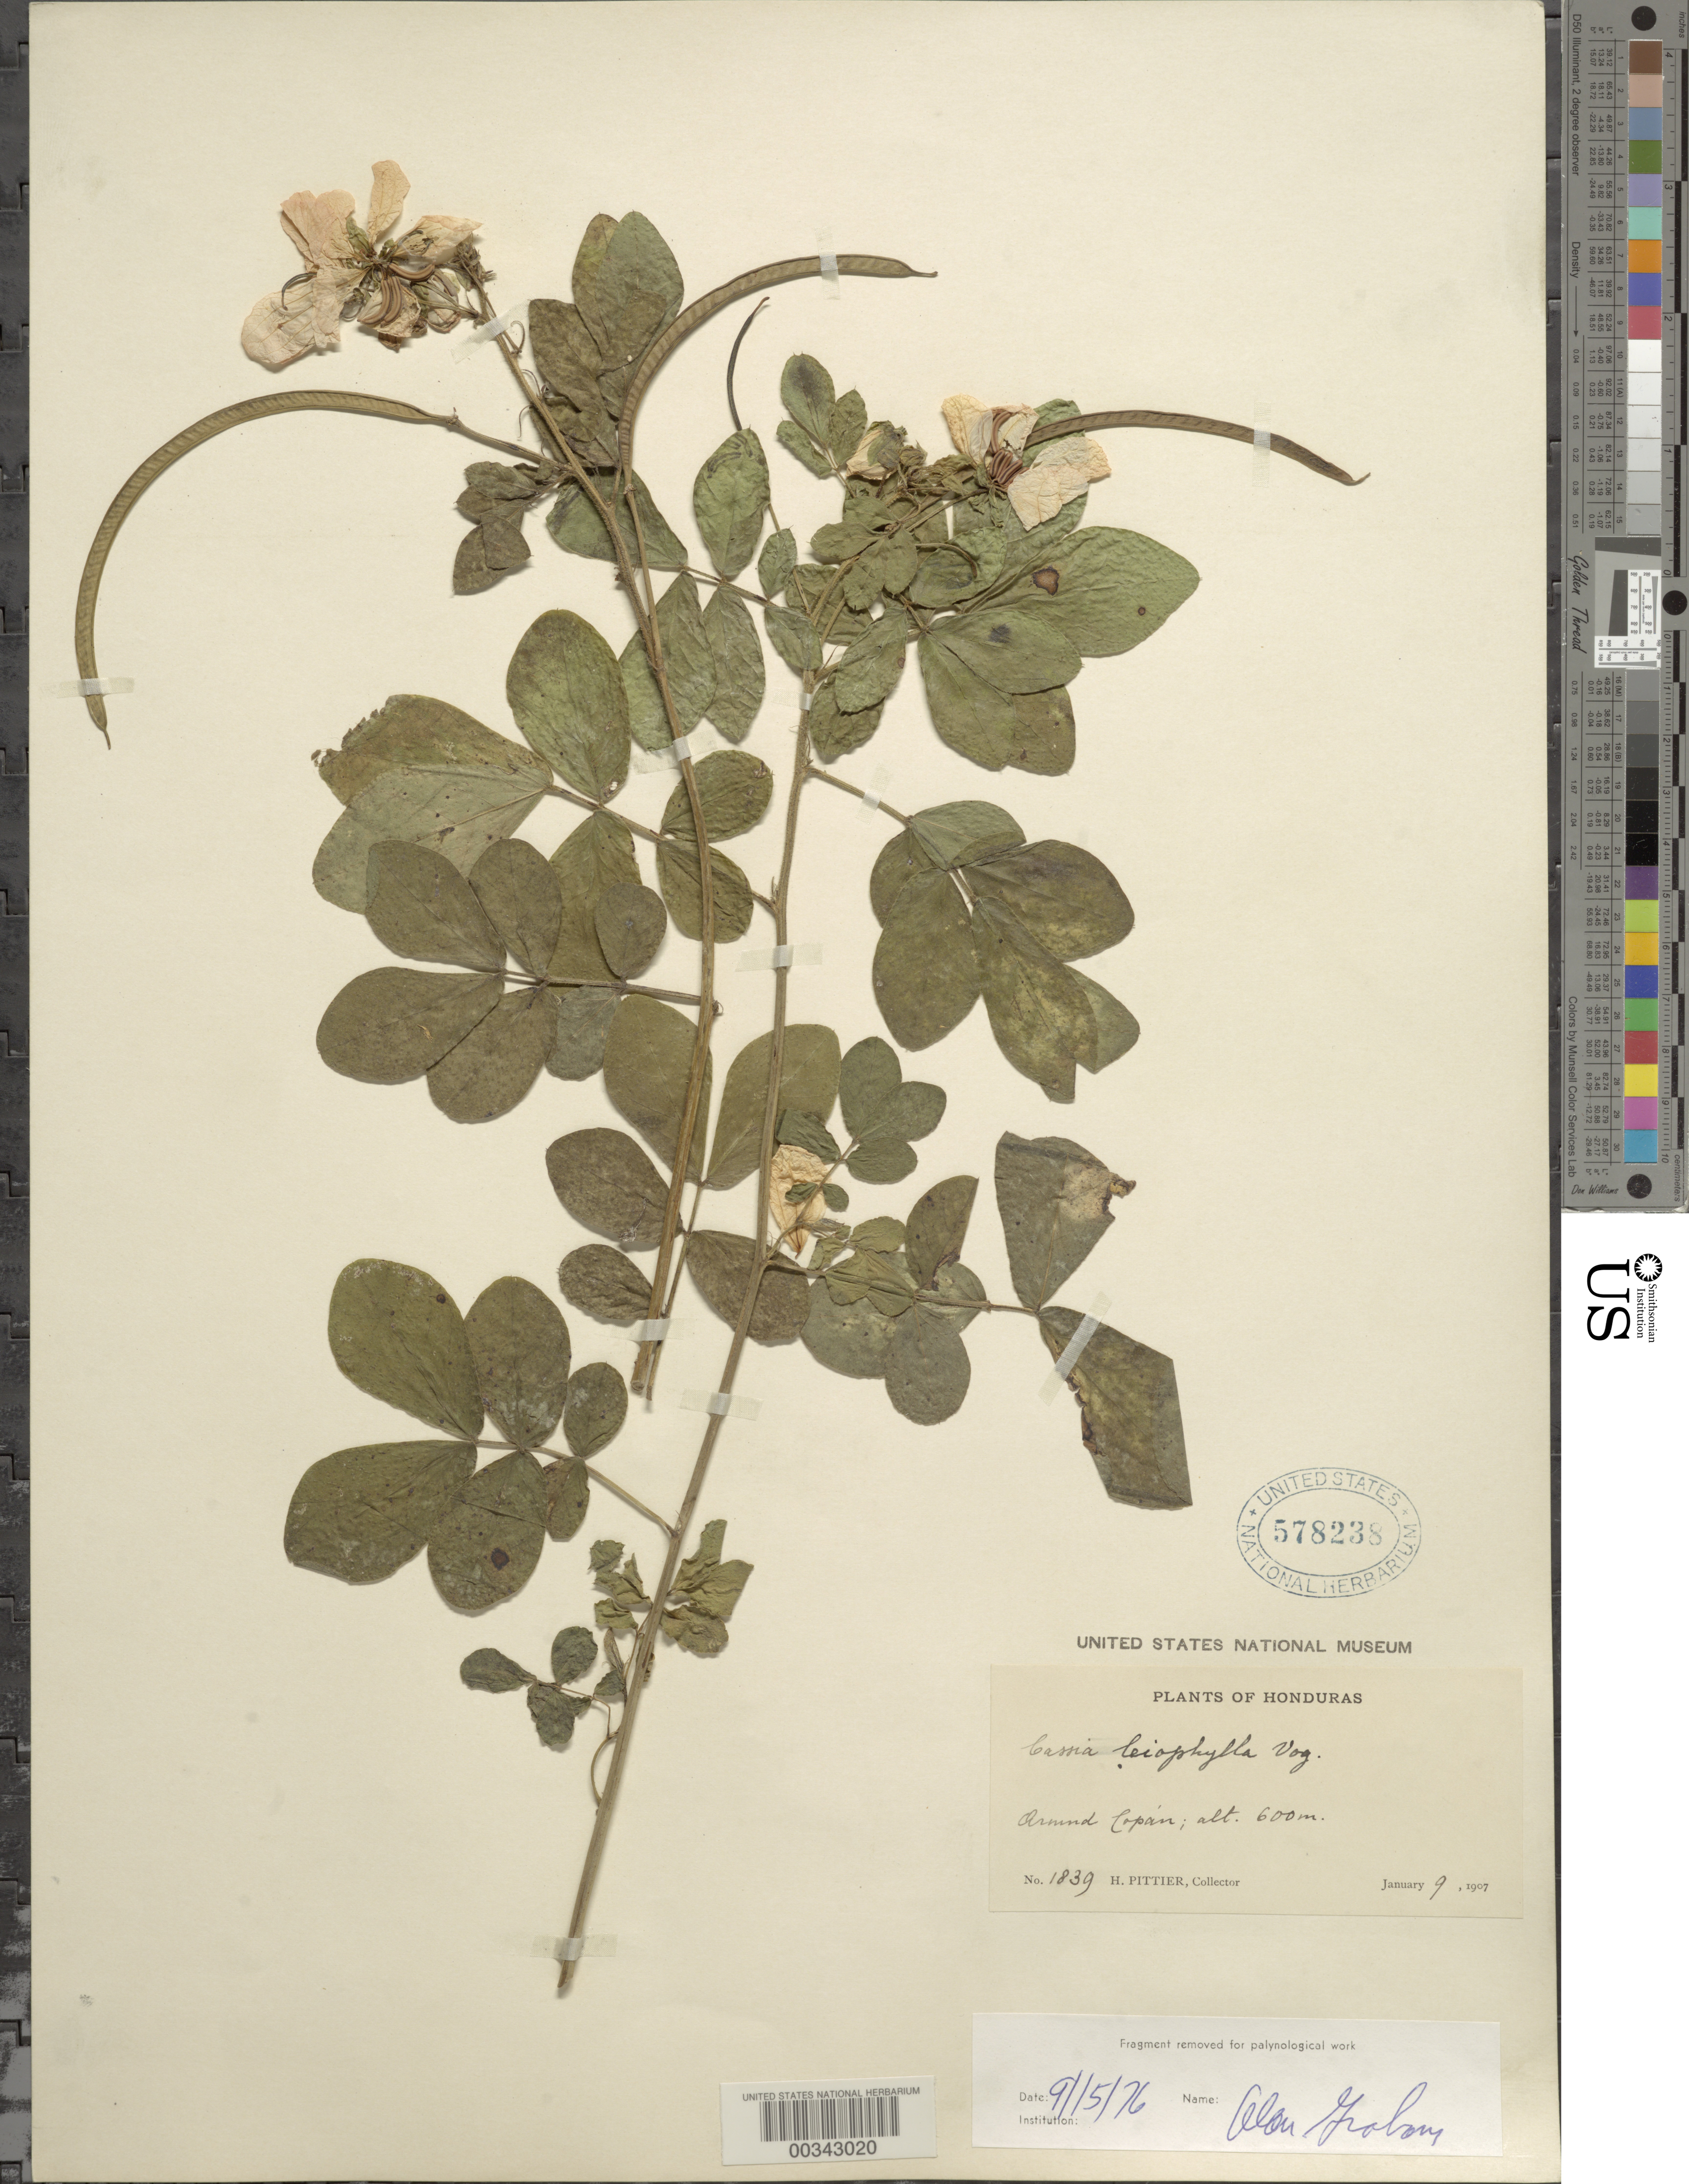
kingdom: Plantae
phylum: Tracheophyta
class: Magnoliopsida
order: Fabales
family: Fabaceae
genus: Senna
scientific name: Senna leiophylla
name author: (Vogel) H.S. Irwin & Barneby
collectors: H. F. Pittier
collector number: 1839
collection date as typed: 09 Jan 1907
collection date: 1907-01-09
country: Honduras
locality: Around coprin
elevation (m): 600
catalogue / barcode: US 578238